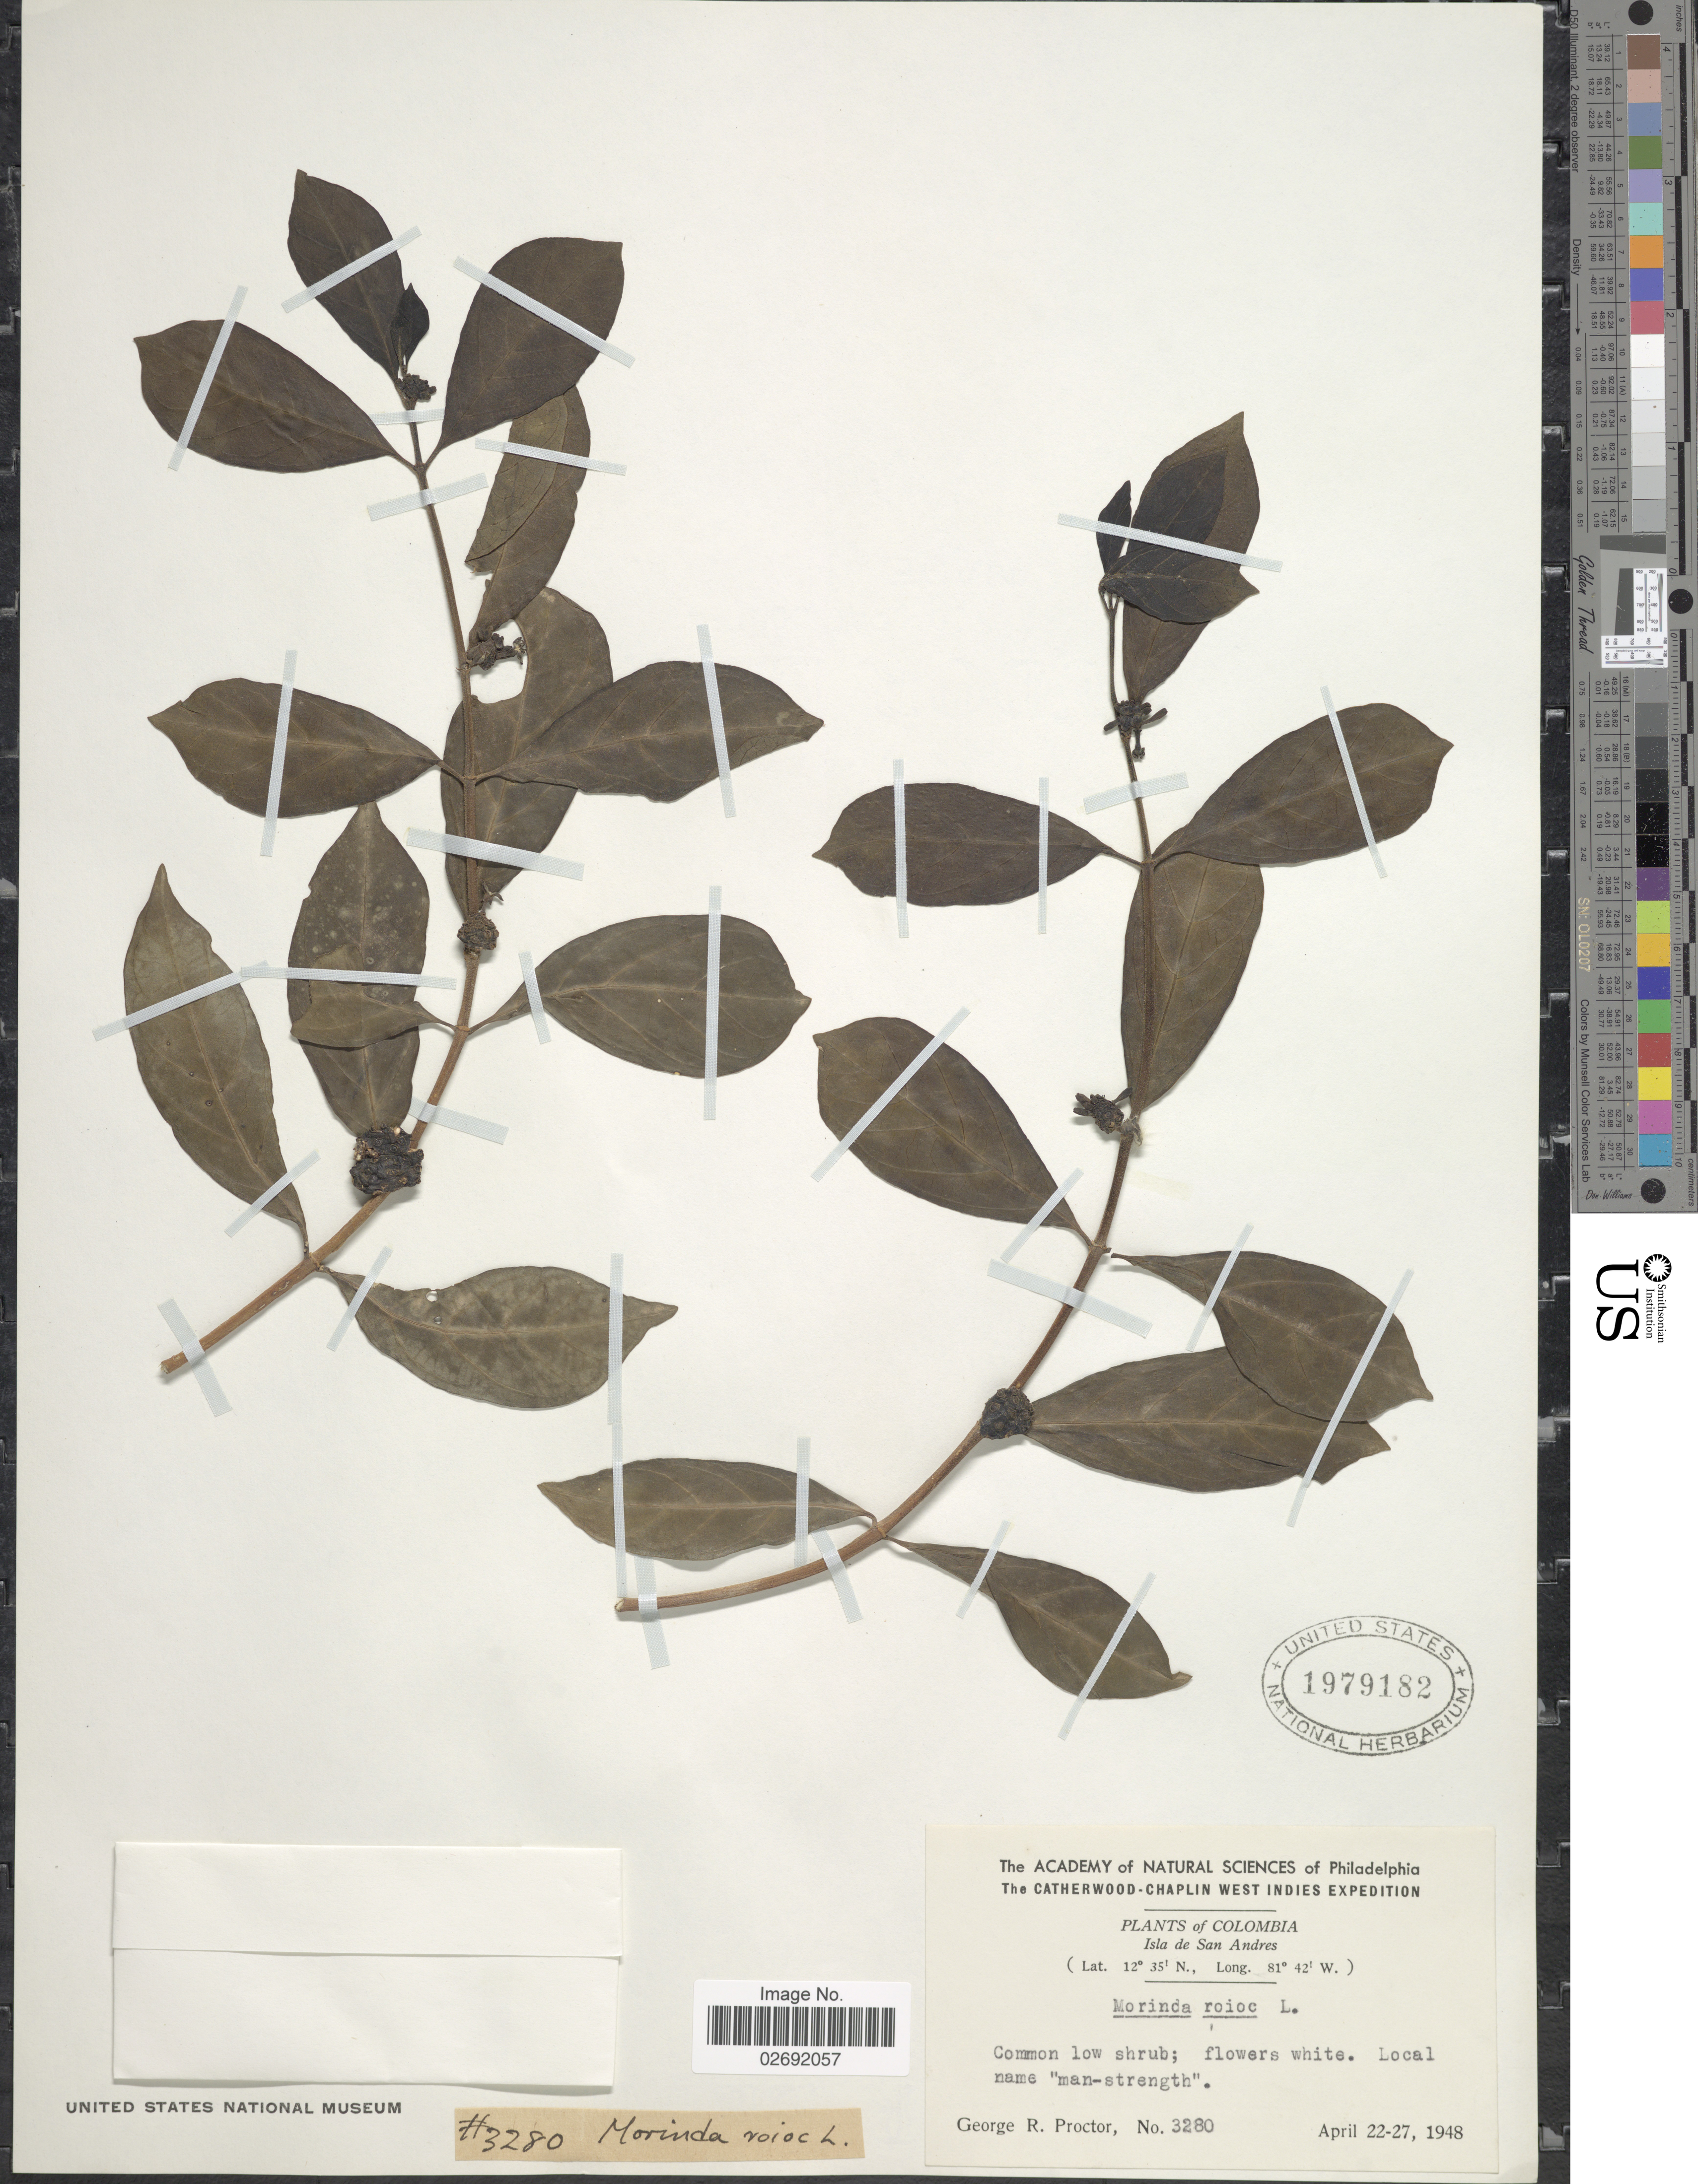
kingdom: Plantae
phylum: Tracheophyta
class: Magnoliopsida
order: Gentianales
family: Rubiaceae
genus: Morinda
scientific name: Morinda royoc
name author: L.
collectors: G. Proctor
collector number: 3280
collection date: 1948-04-22/1948-04-27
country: Colombia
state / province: San Andres y Providencia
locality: The Catherwood-Chaplin West Indies, Isla de San Andres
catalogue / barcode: US 1979182